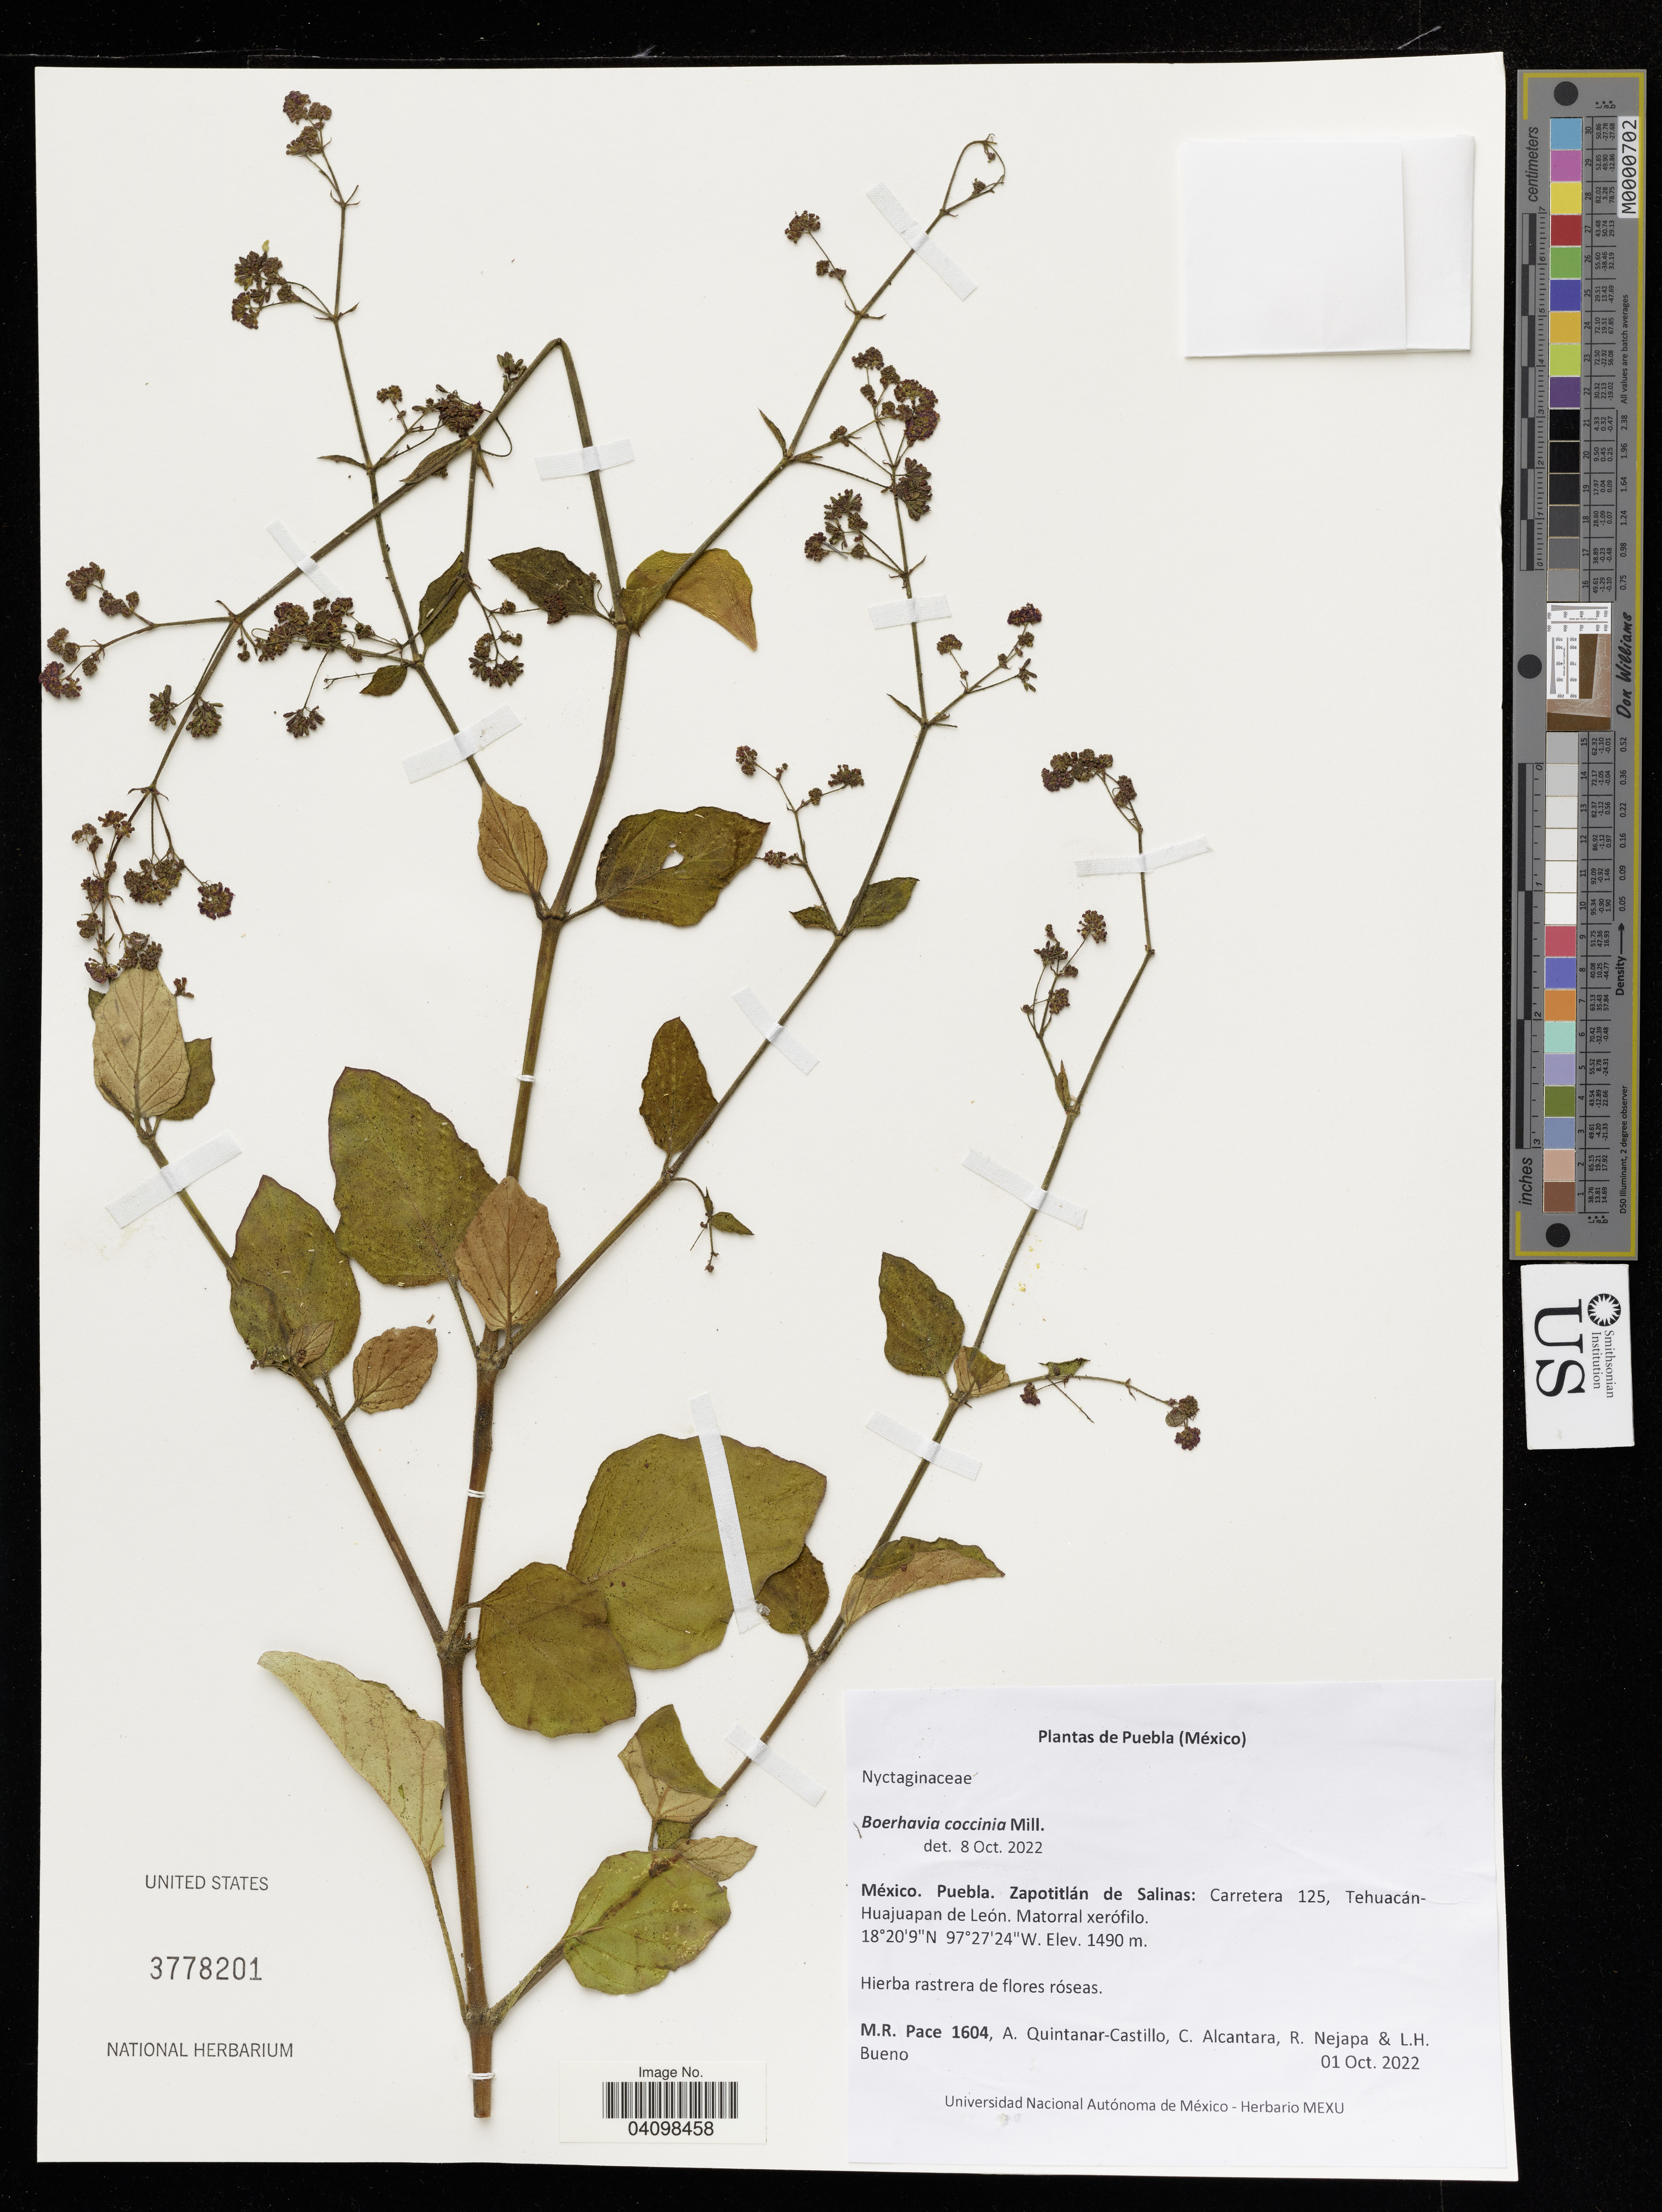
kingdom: Plantae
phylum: Tracheophyta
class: Magnoliopsida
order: Caryophyllales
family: Nyctaginaceae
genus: Boerhavia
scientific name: Boerhavia coccinea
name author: Mill.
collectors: M. Pace, A. Quintanar Castillo, C. Alcantara & R. Nejapa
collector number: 1604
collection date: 2022-10-01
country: Mexico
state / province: Puebla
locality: Zapotitlán de Salinas: Carretera 125, Tehuacán- Huajuapan de León.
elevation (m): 1490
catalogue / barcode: US 3778201